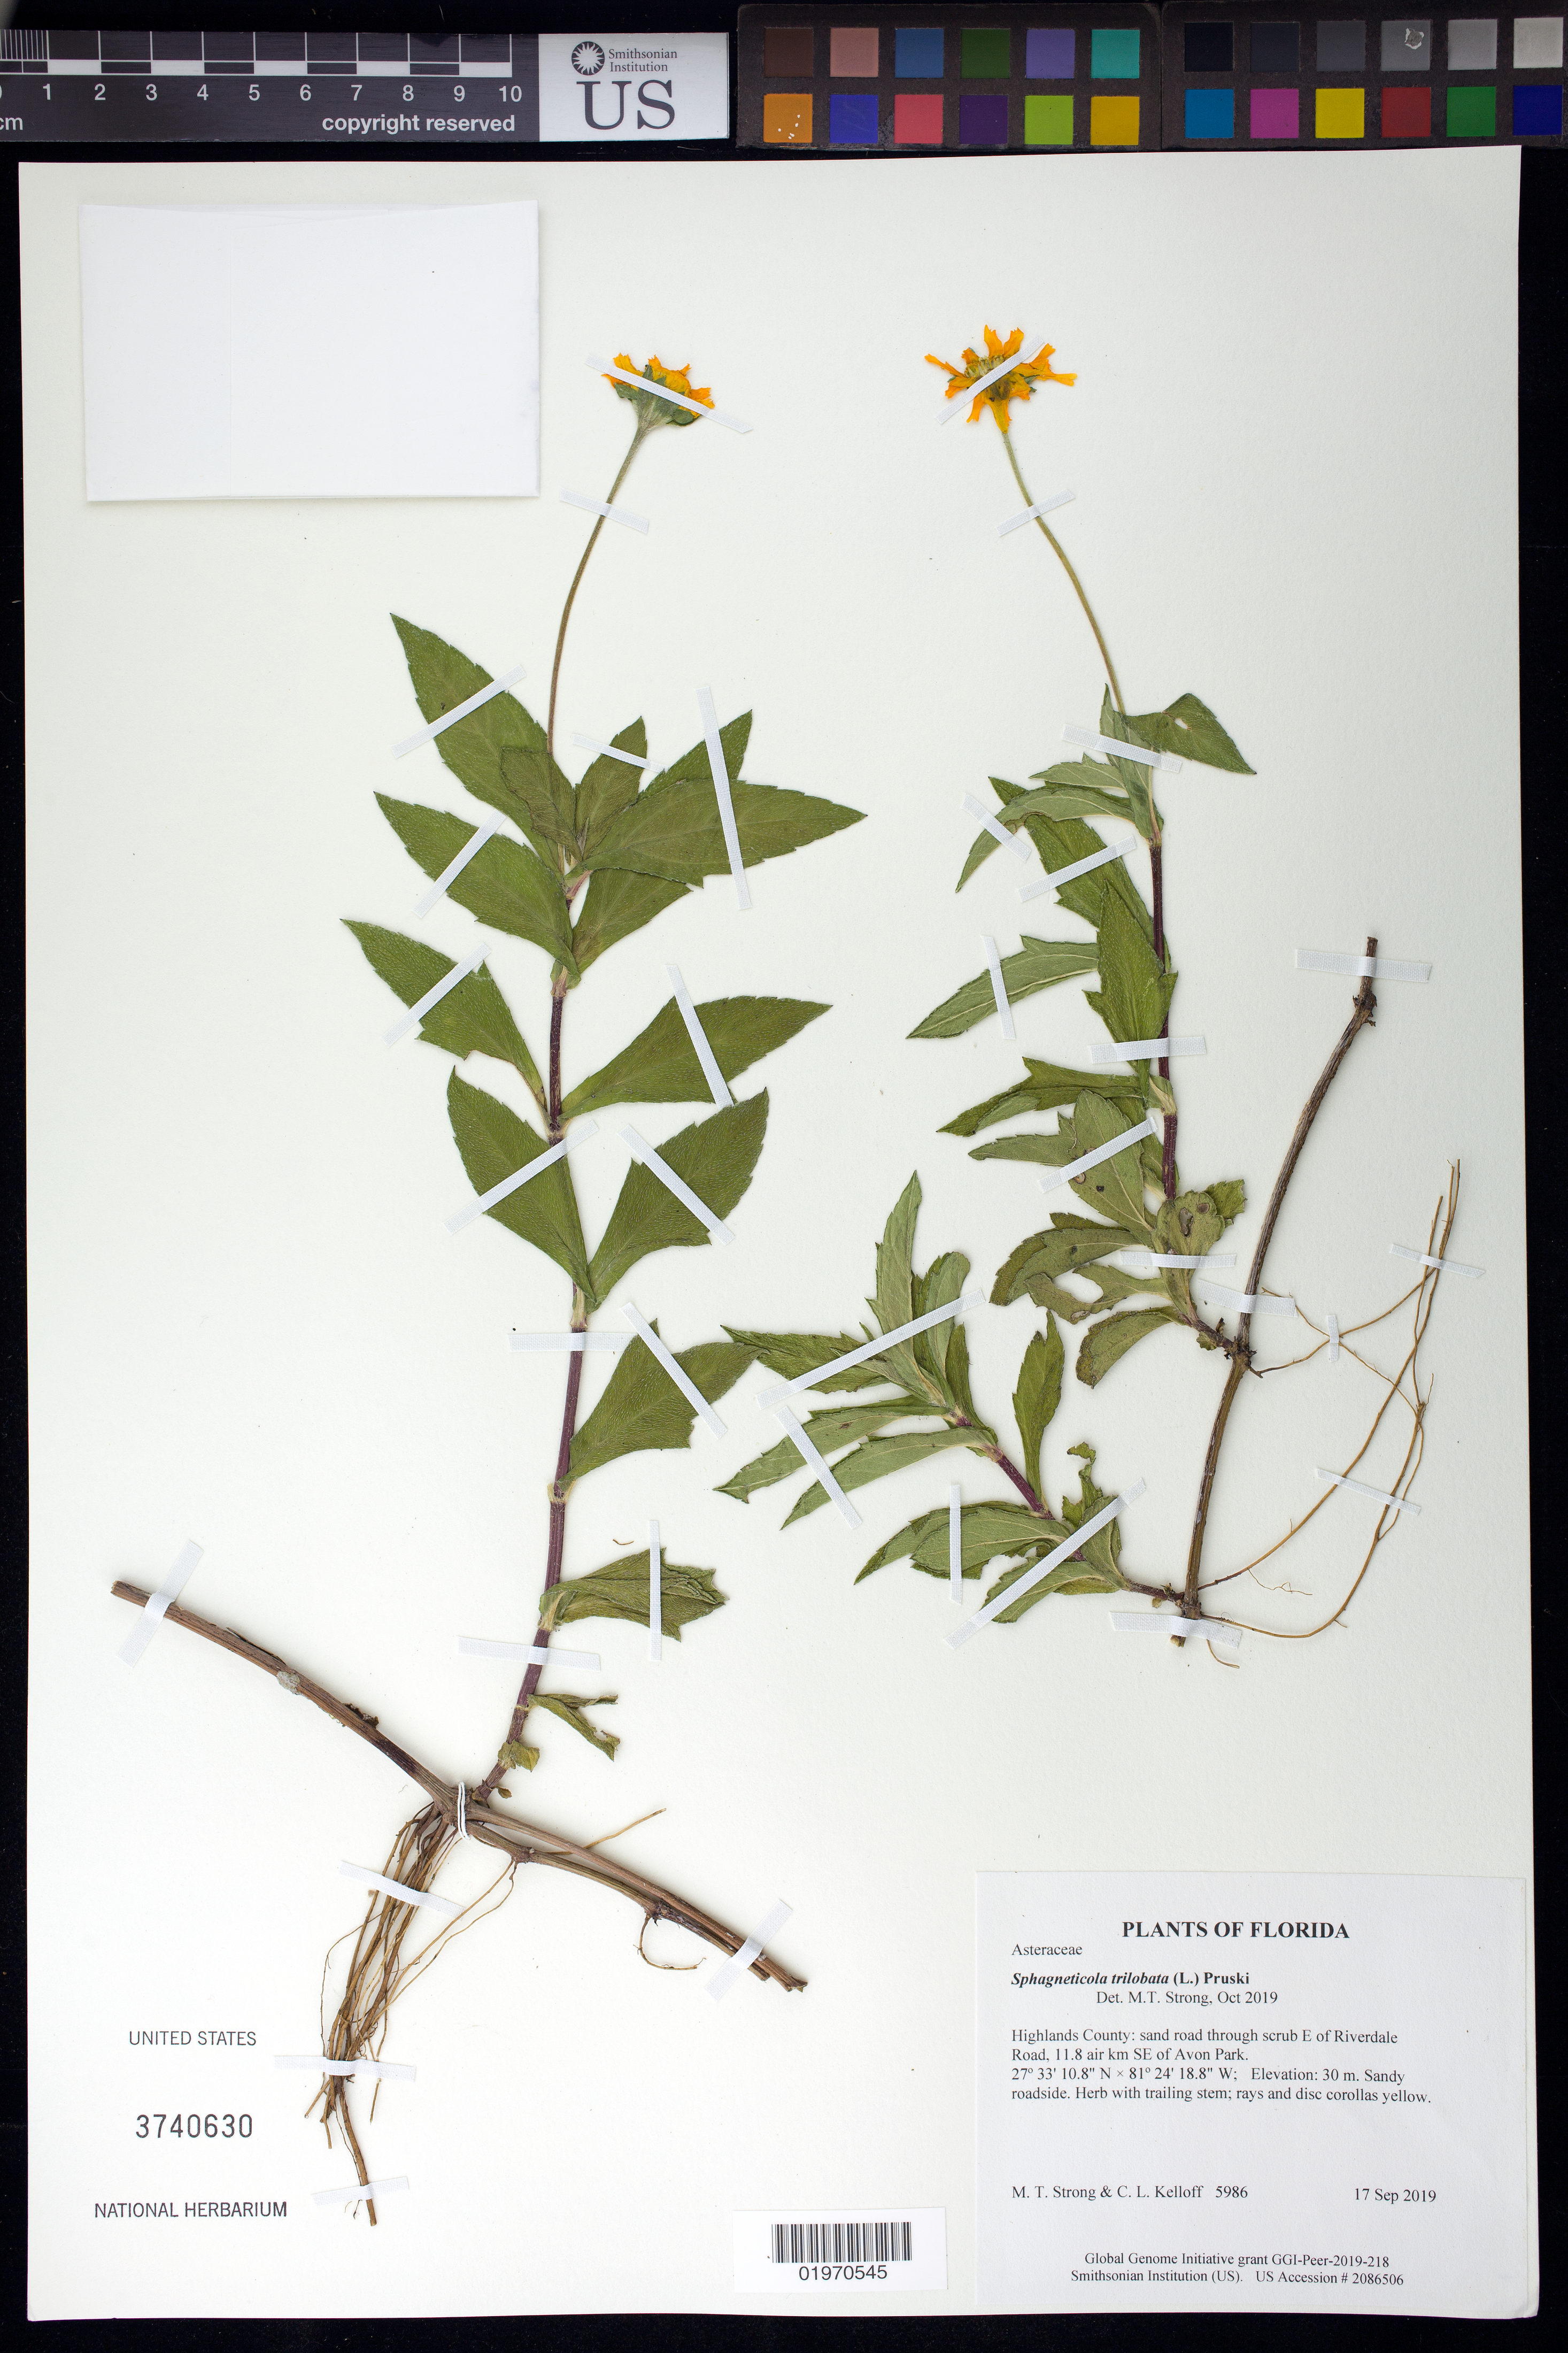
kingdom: Plantae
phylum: Tracheophyta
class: Magnoliopsida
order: Asterales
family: Asteraceae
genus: Sphagneticola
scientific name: Sphagneticola trilobata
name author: (L.) Pruski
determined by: Strong, Mark T., (BOT), Smithsonian Institution - National Museum of Natural History (UNITED STATES)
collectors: M. T. Strong & C. L. Kelloff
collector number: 5986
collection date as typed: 17 Sep 2019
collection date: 2019-09-17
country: United States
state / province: Florida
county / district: Highlands County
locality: sand road through scrub E of Riverdale Road, 11.8 air km SE of Avon Park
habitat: Sandy roadside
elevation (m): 30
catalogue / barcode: US 3740630